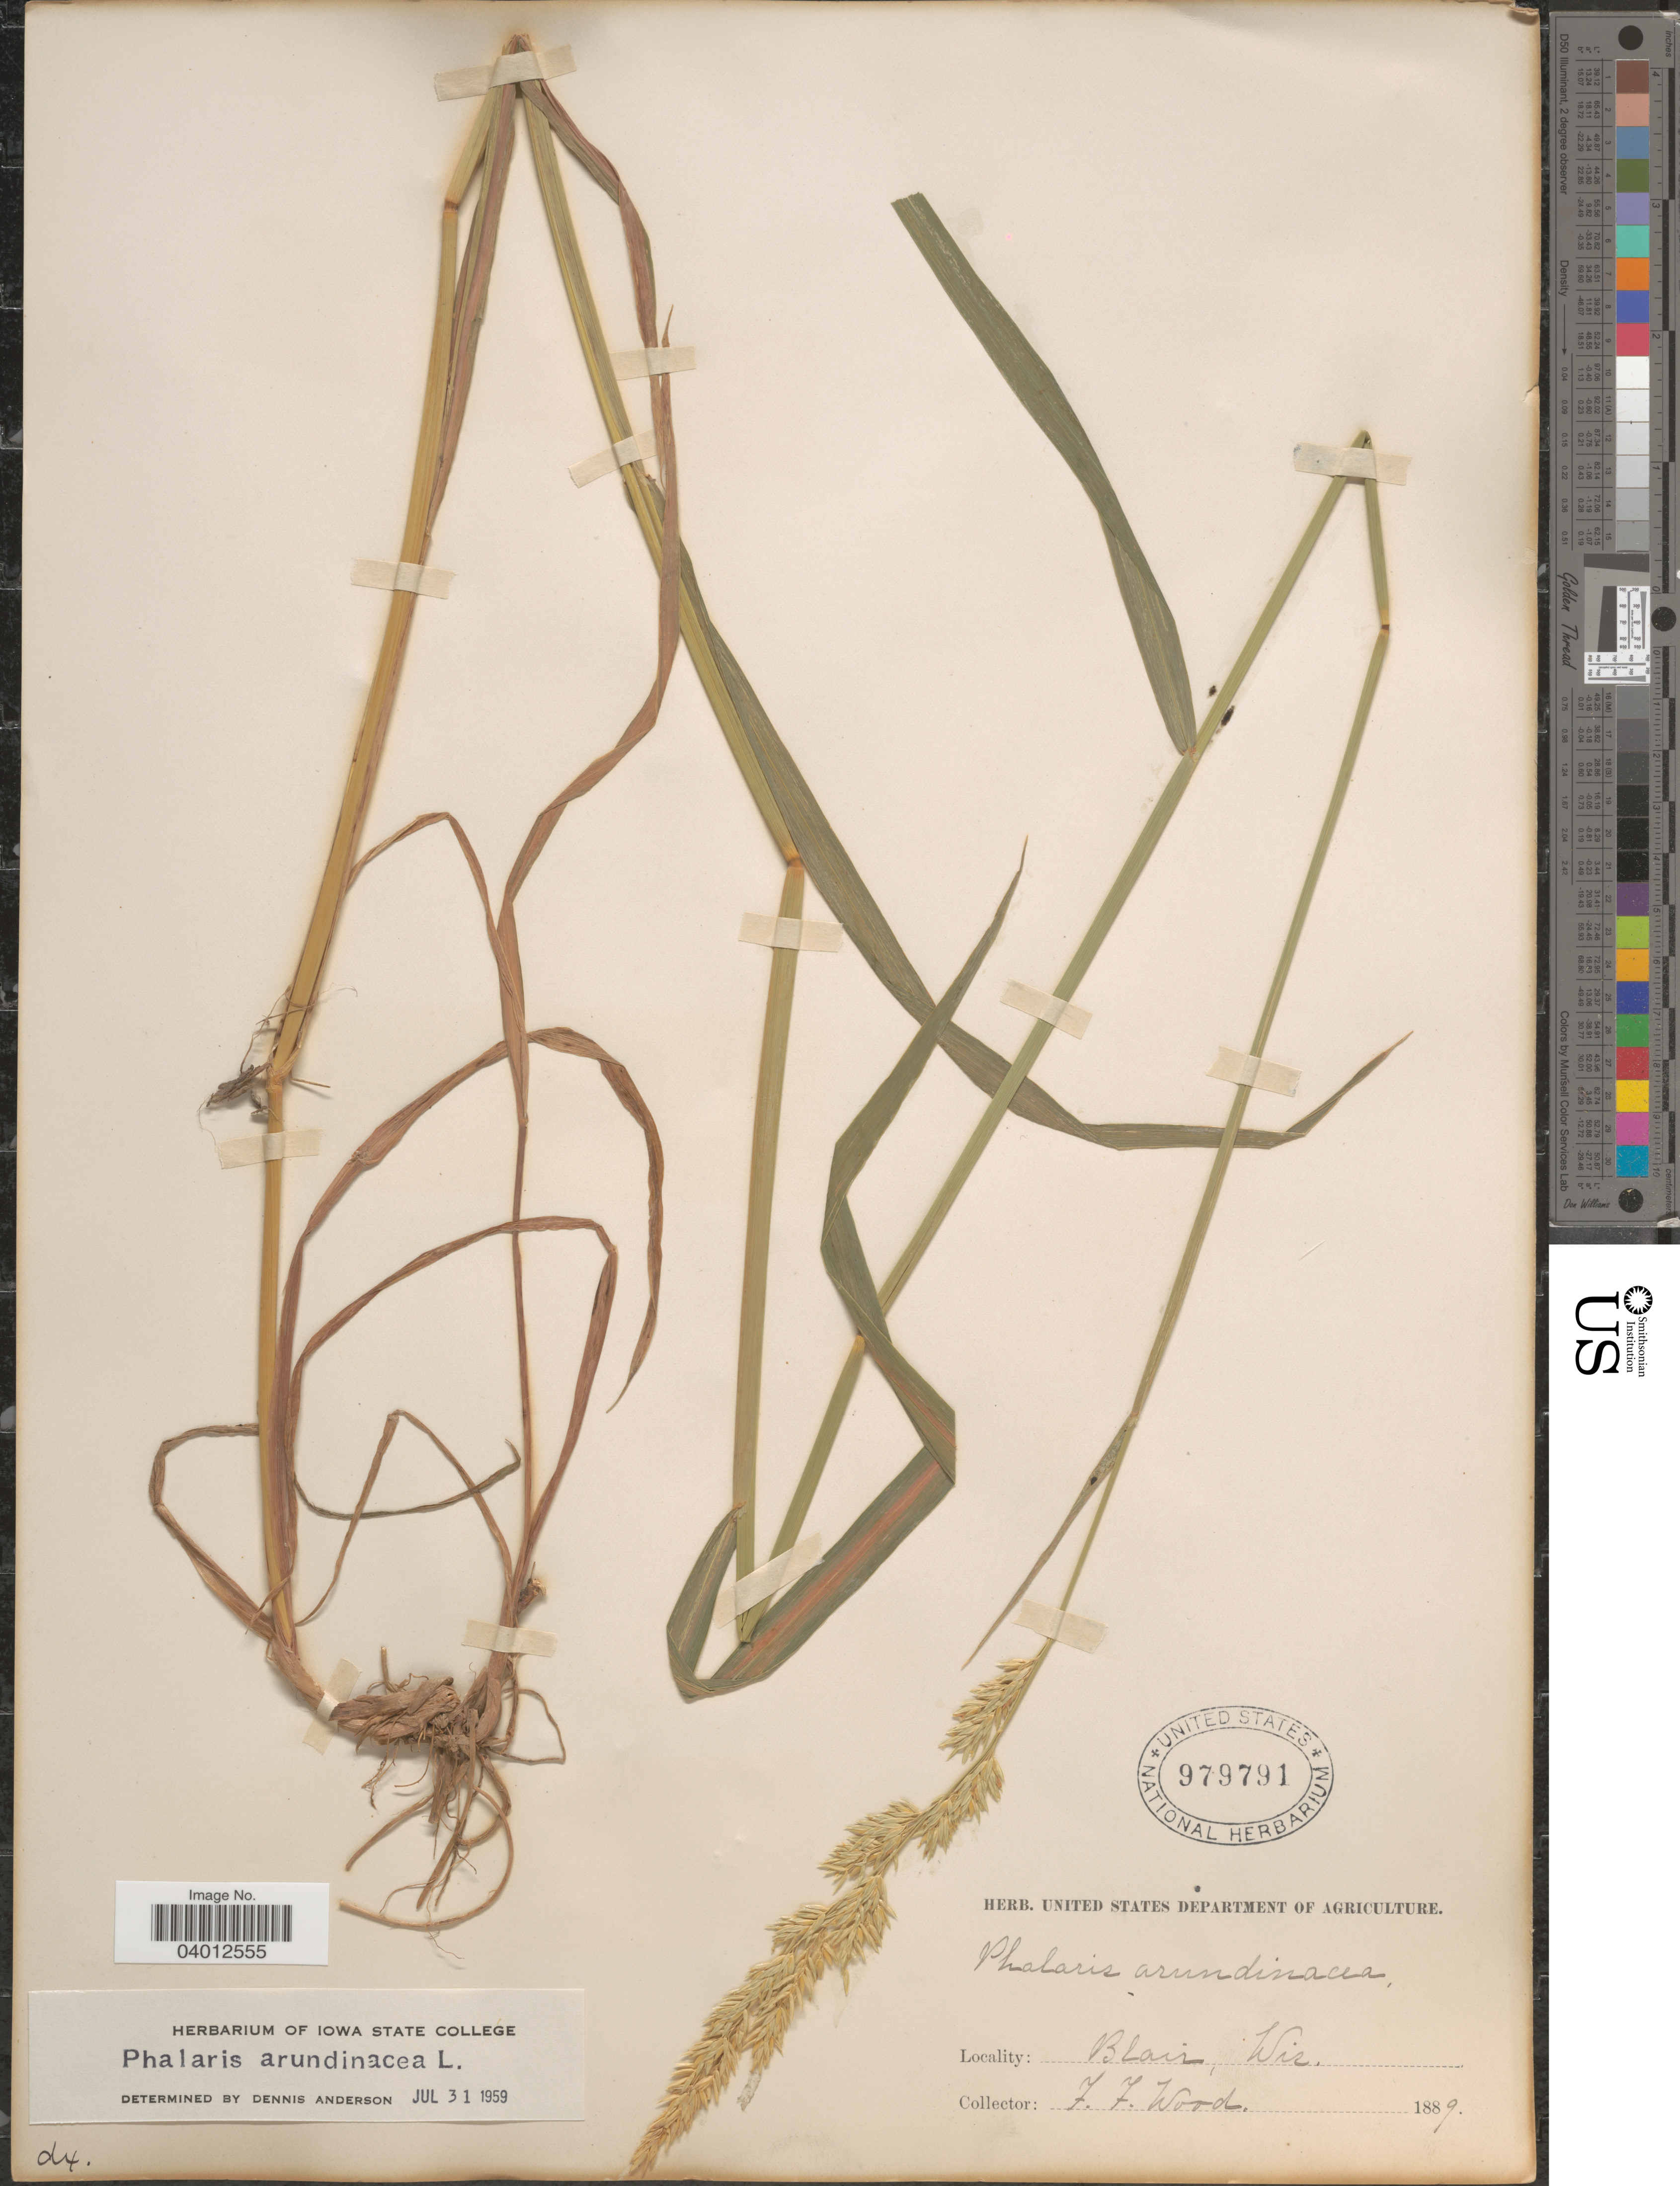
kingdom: Plantae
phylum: Tracheophyta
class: Liliopsida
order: Poales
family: Poaceae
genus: Phalaris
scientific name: Phalaris arundinacea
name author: L.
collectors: F. Wood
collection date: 1889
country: United States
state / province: Wisconsin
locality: Blair.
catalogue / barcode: US 979791